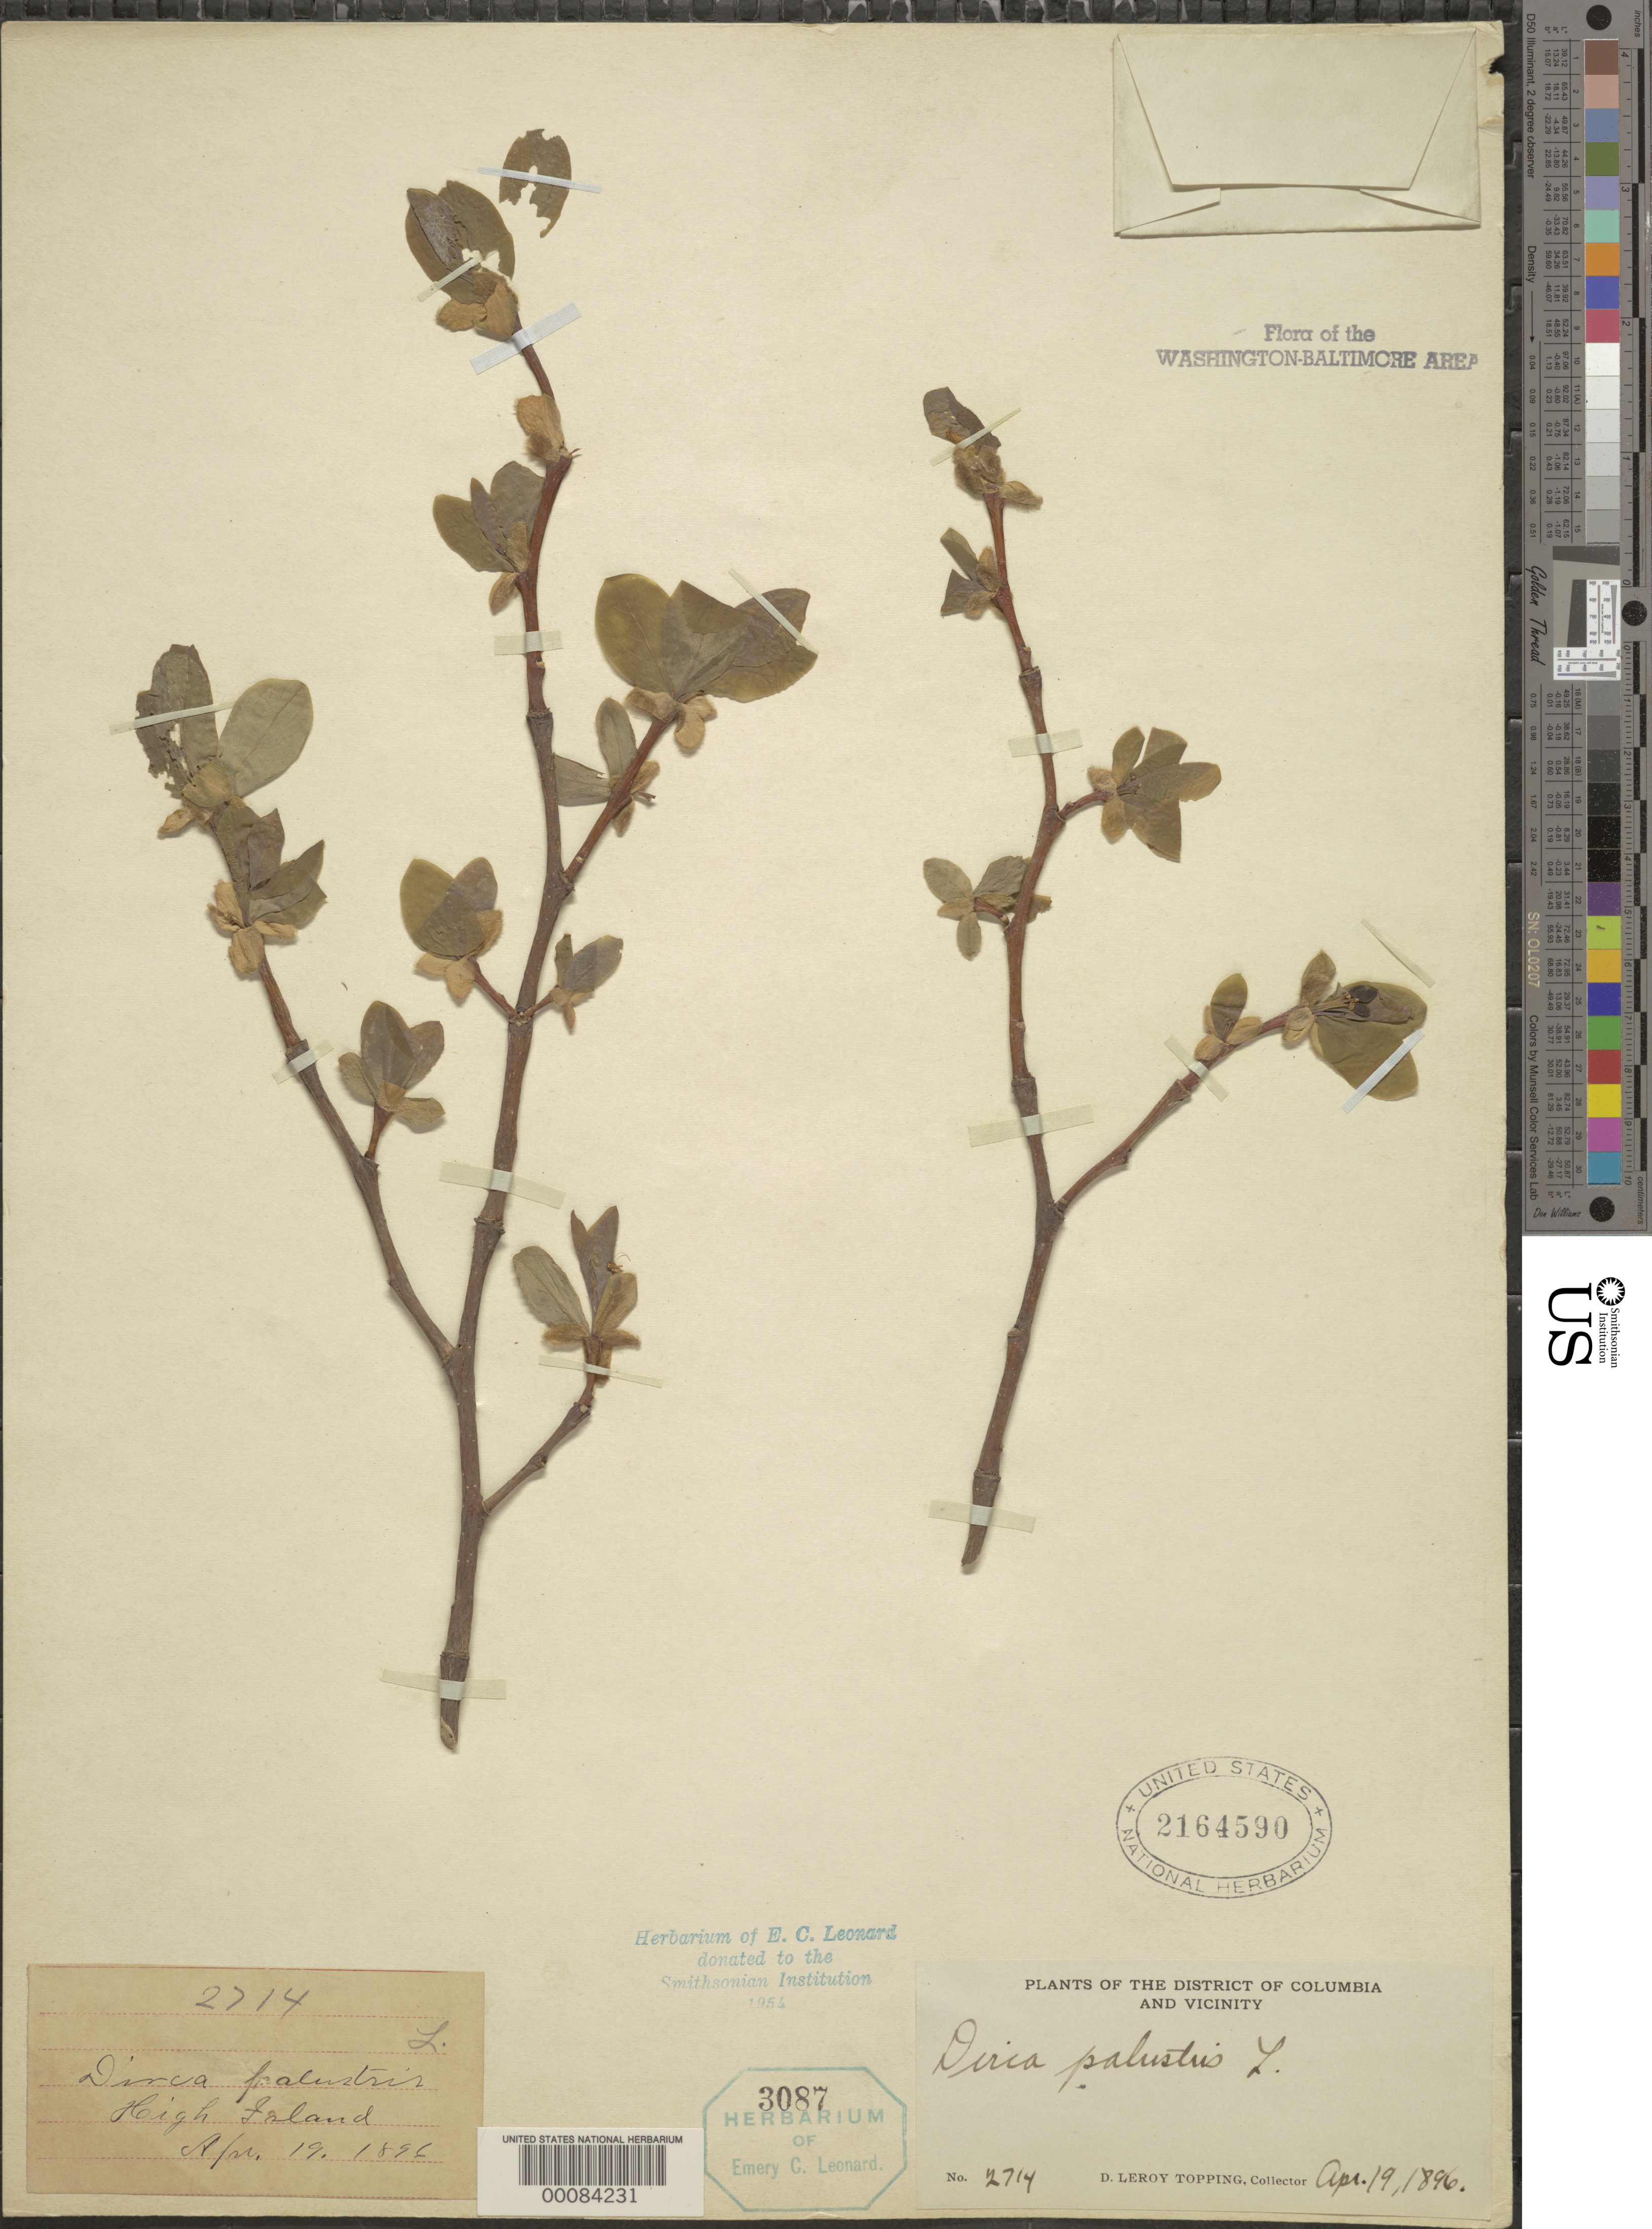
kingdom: Plantae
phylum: Tracheophyta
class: Magnoliopsida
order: Malvales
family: Thymelaeaceae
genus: Dirca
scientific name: Dirca palustris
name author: L.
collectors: D. L. Topping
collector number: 2714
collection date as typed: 19 Apr 1896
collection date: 1896-04-19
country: United States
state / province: Maryland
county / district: Montgomery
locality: High Island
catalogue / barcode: US 2164590